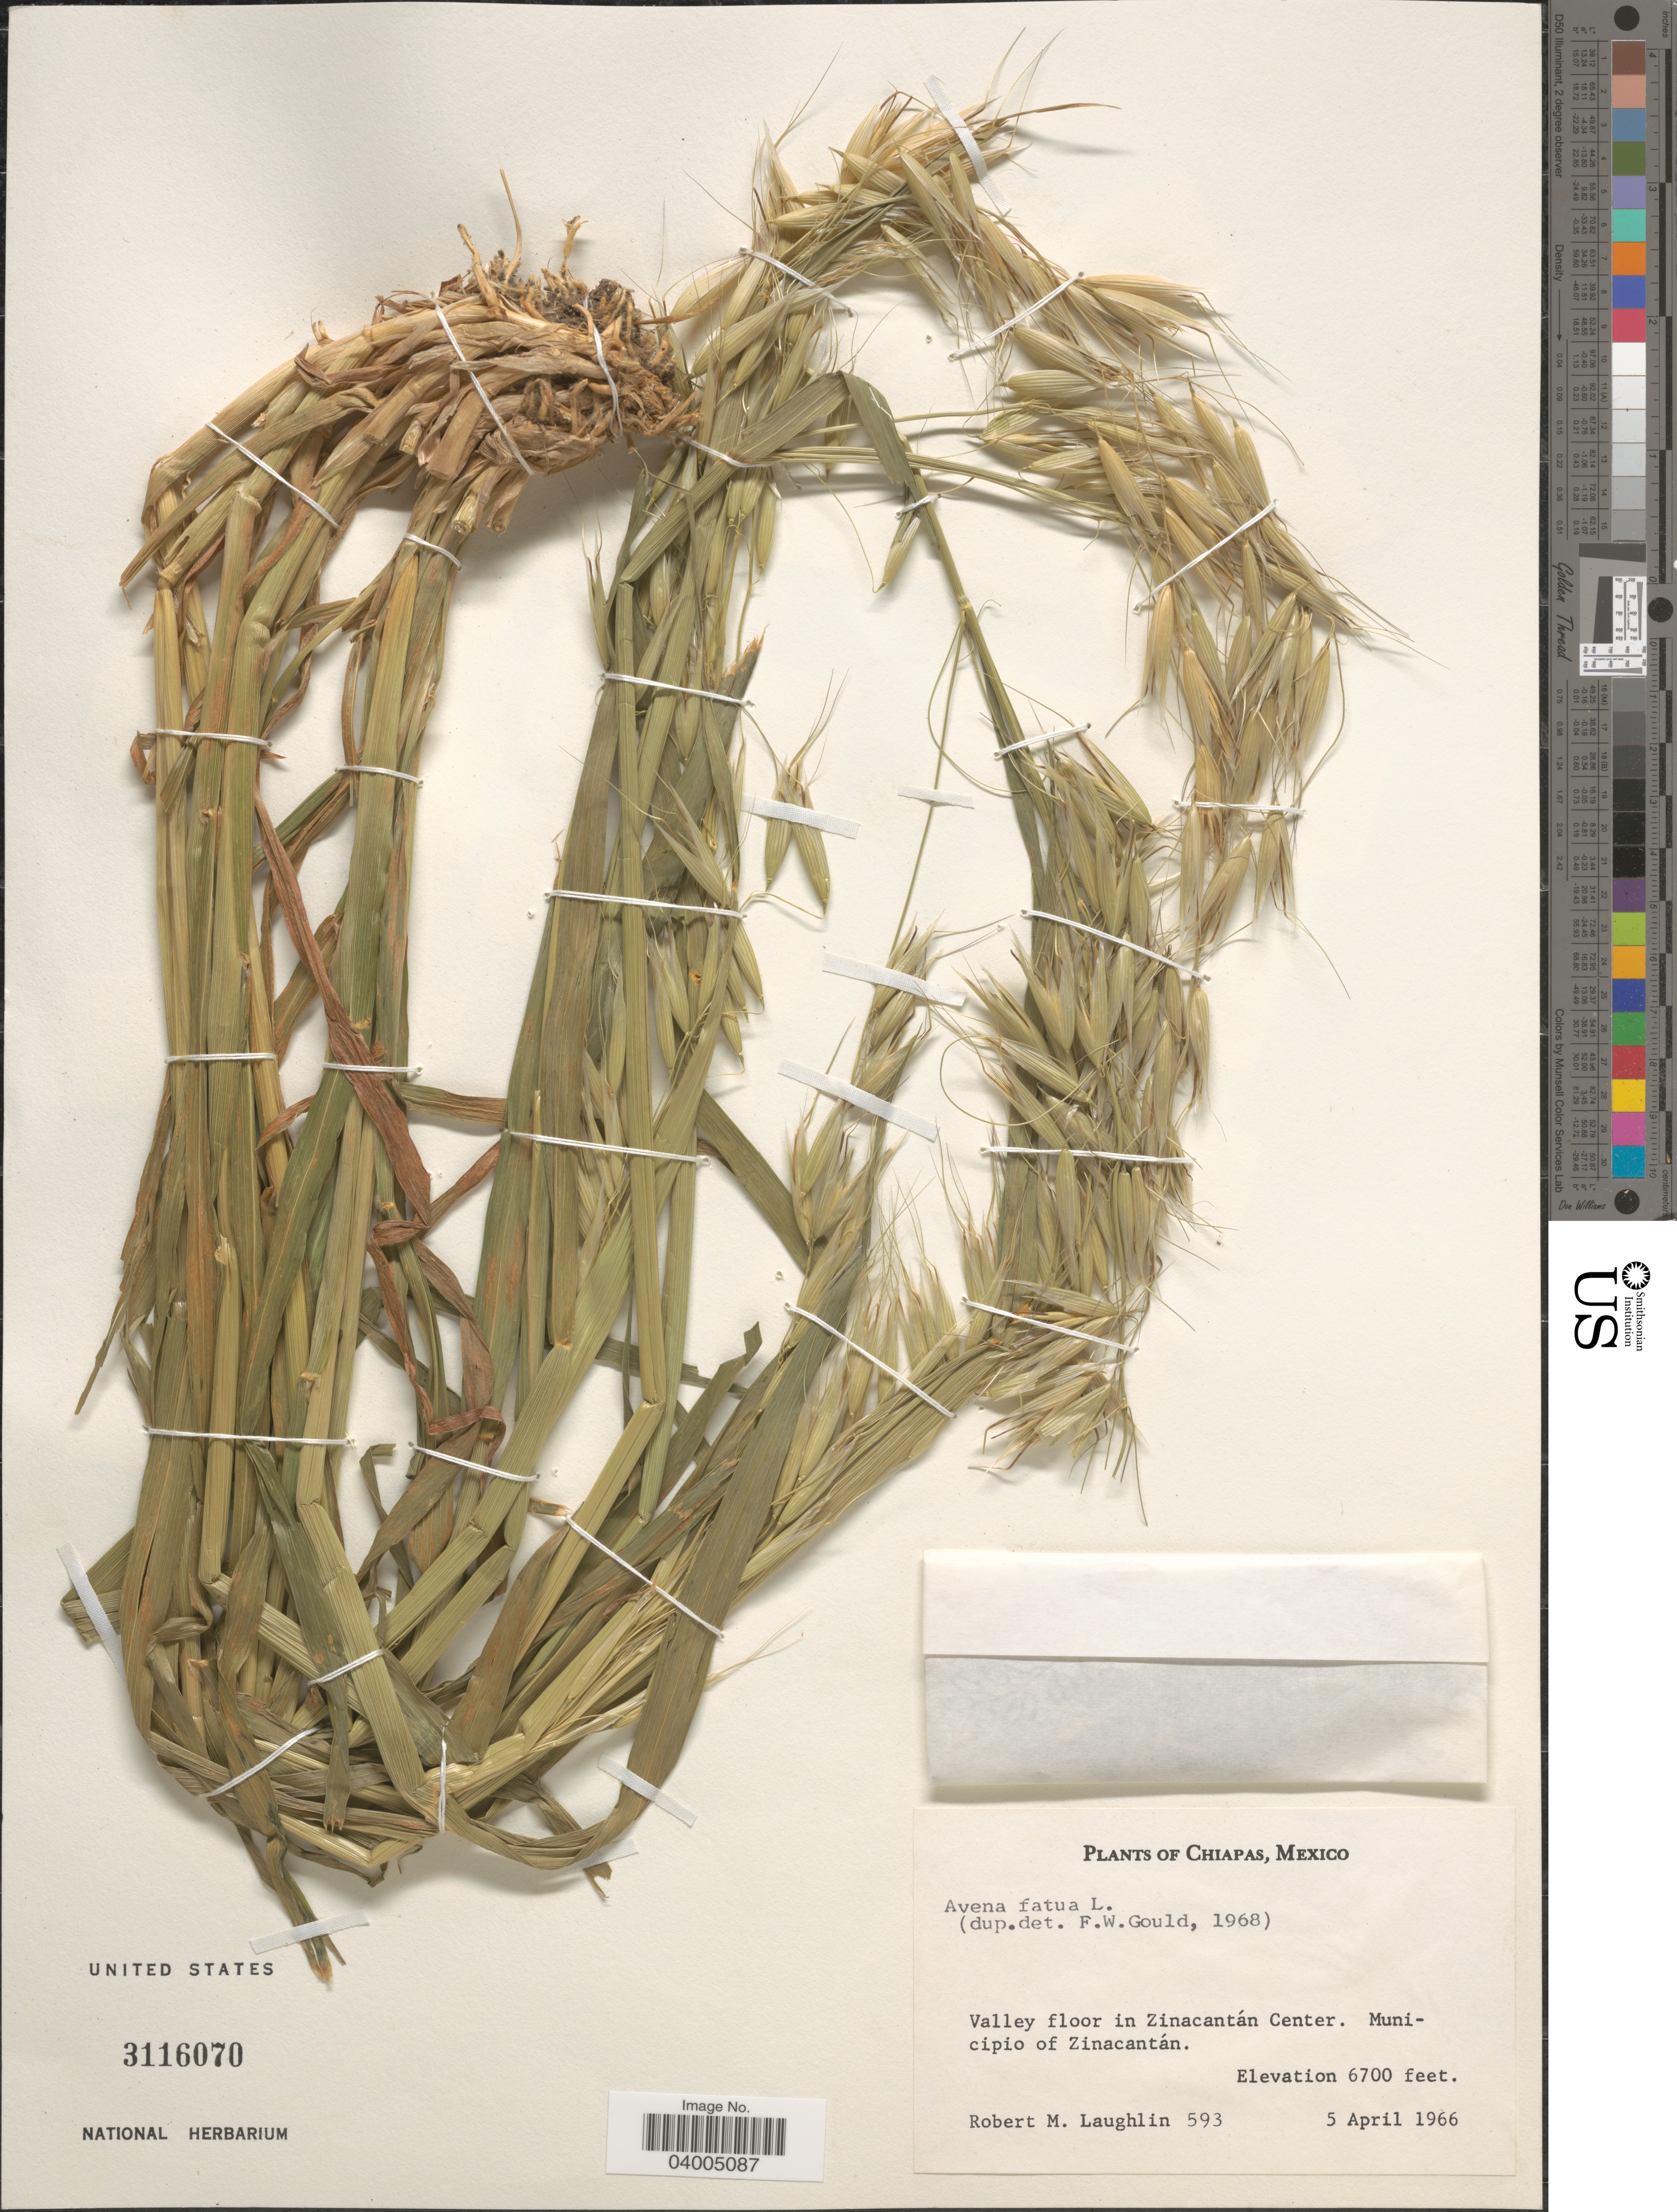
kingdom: Plantae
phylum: Tracheophyta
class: Liliopsida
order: Poales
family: Poaceae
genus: Avena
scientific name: Avena barbata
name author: Pott ex Link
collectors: R. M. Laughlin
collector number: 593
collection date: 1966-04-05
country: Mexico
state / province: Chiapas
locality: Valley floor in Zinacantán Center. Municipio of Zinacantán.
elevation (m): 2042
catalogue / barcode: US 3116070